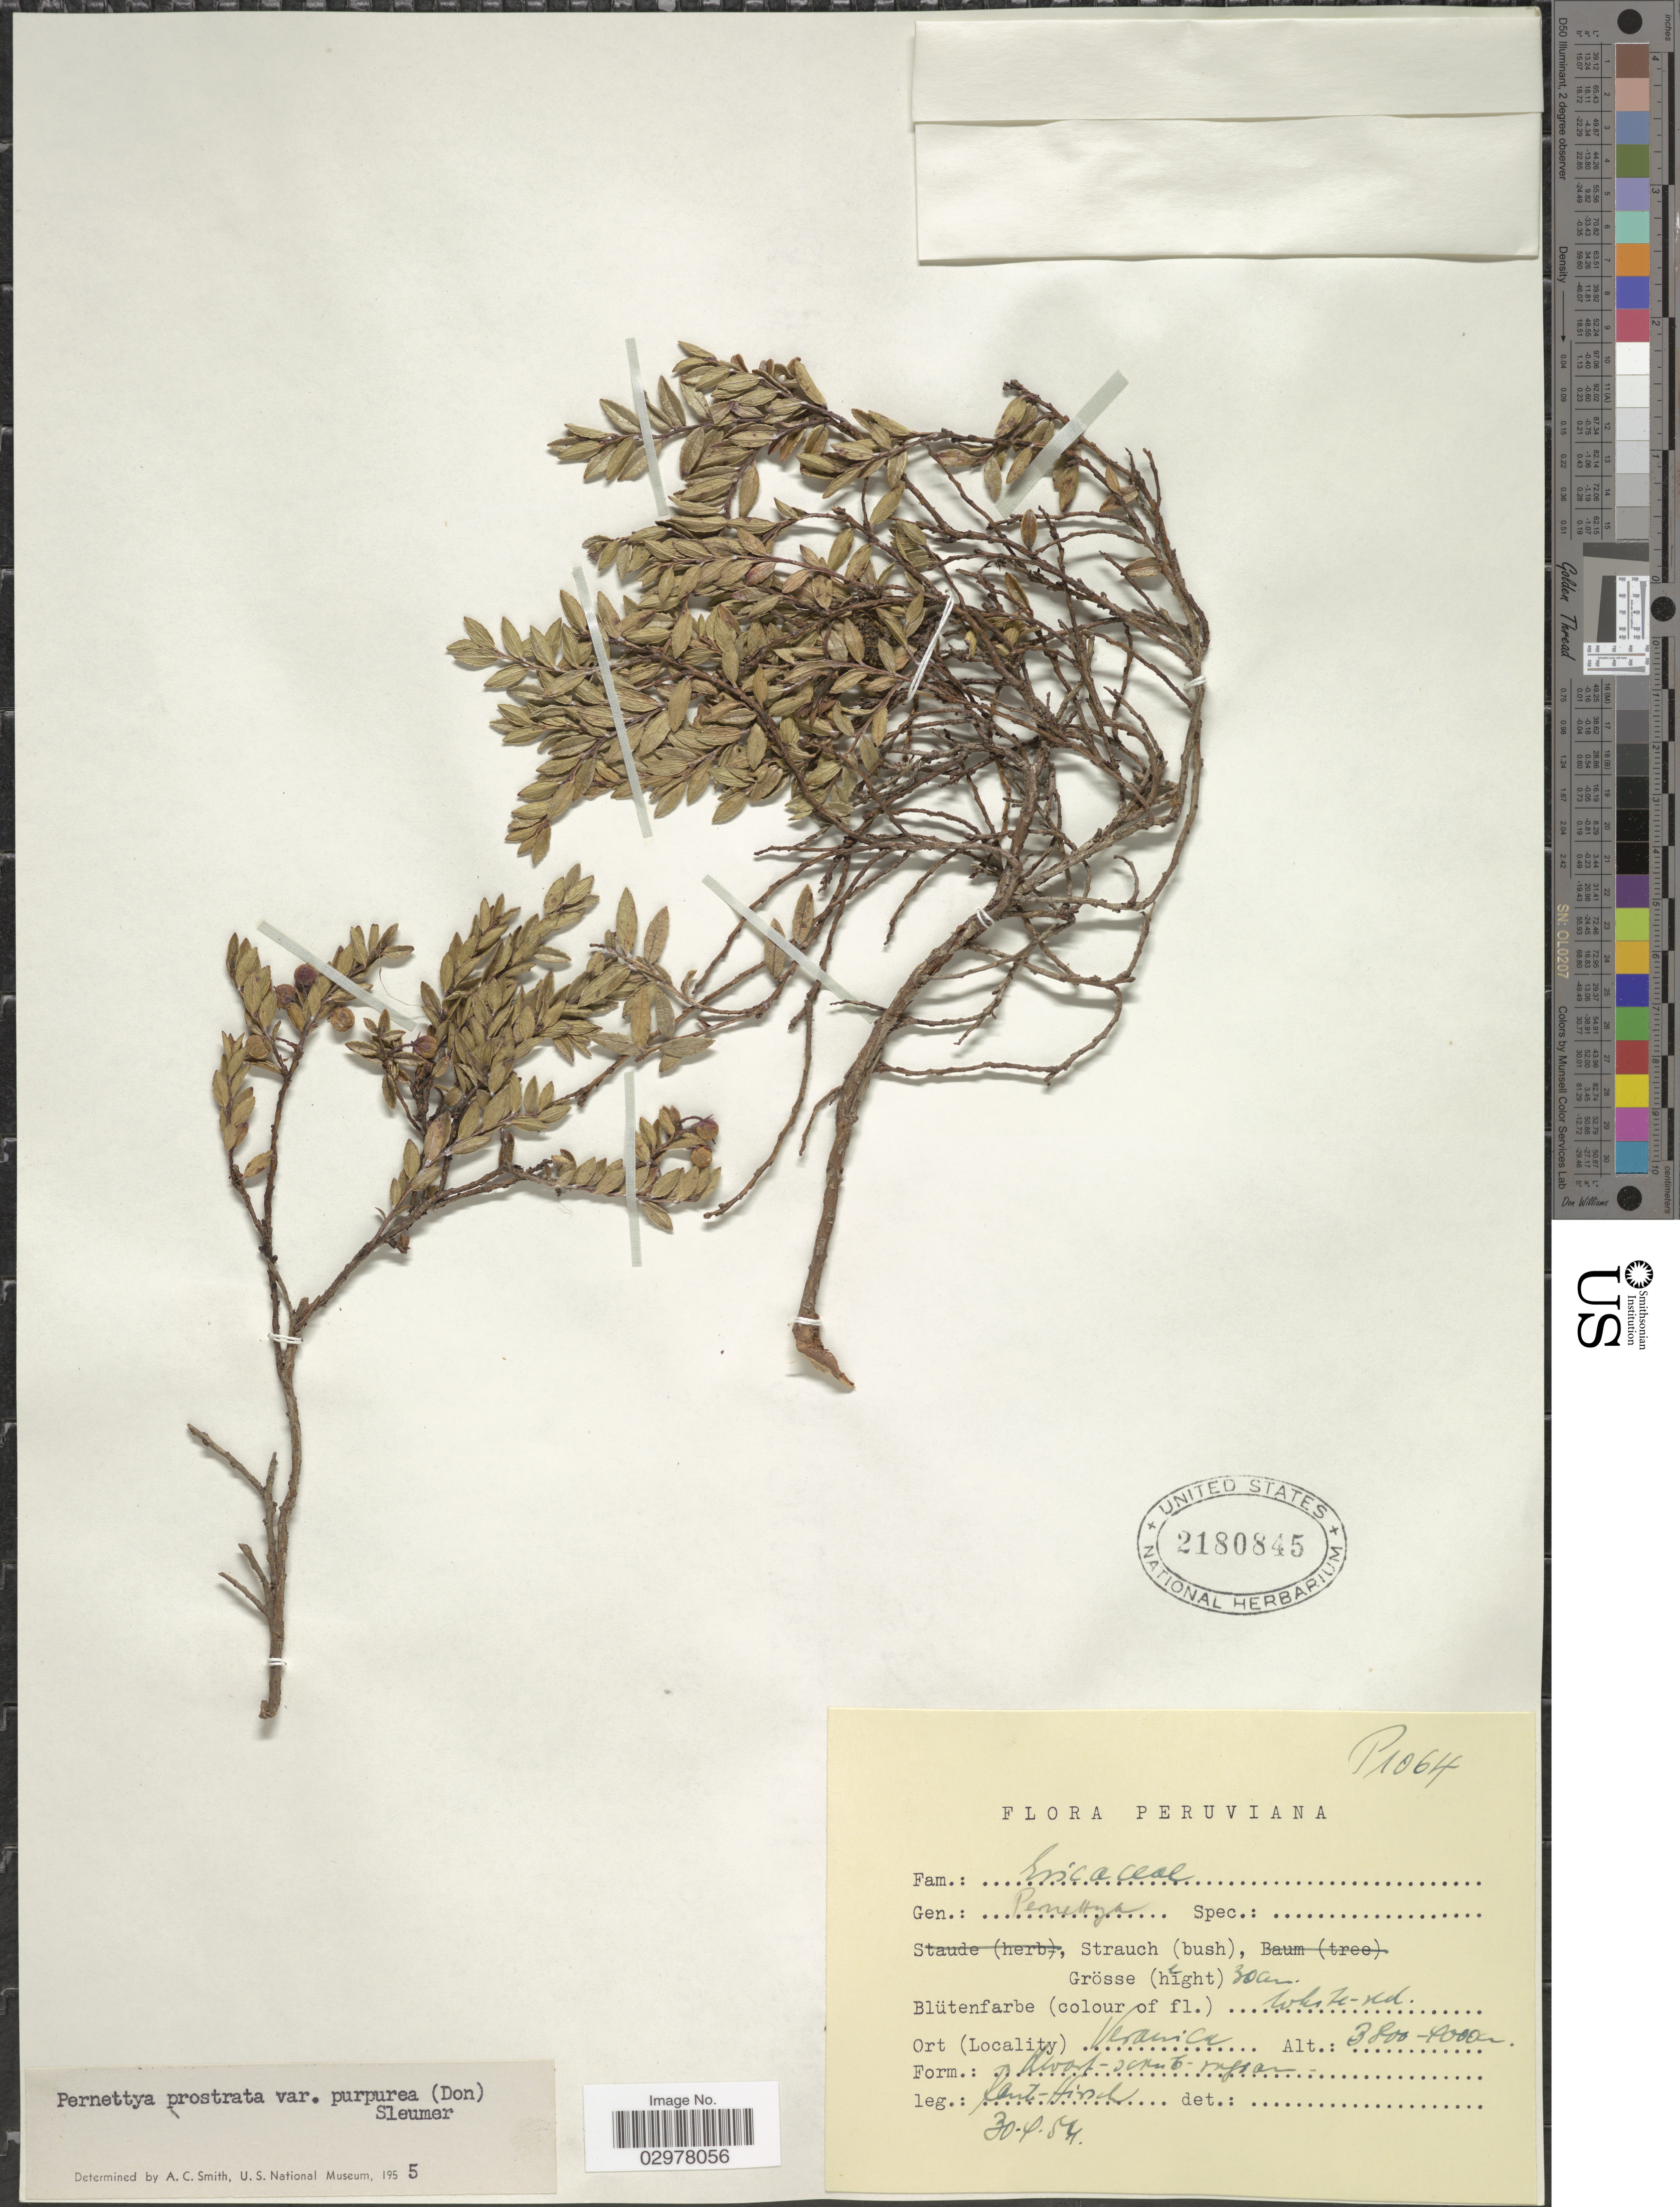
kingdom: Plantae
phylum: Tracheophyta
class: Magnoliopsida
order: Ericales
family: Ericaceae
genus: Pernettya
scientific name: Pernettya prostrata var. purpurea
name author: (D. Don ex G. Don) Sleumer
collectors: W. Rauh & G. Hirsch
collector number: P1064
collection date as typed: Transcribed d/m/y: 30/4/54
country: Peru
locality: Veronica.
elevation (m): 3800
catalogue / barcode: US 2180845